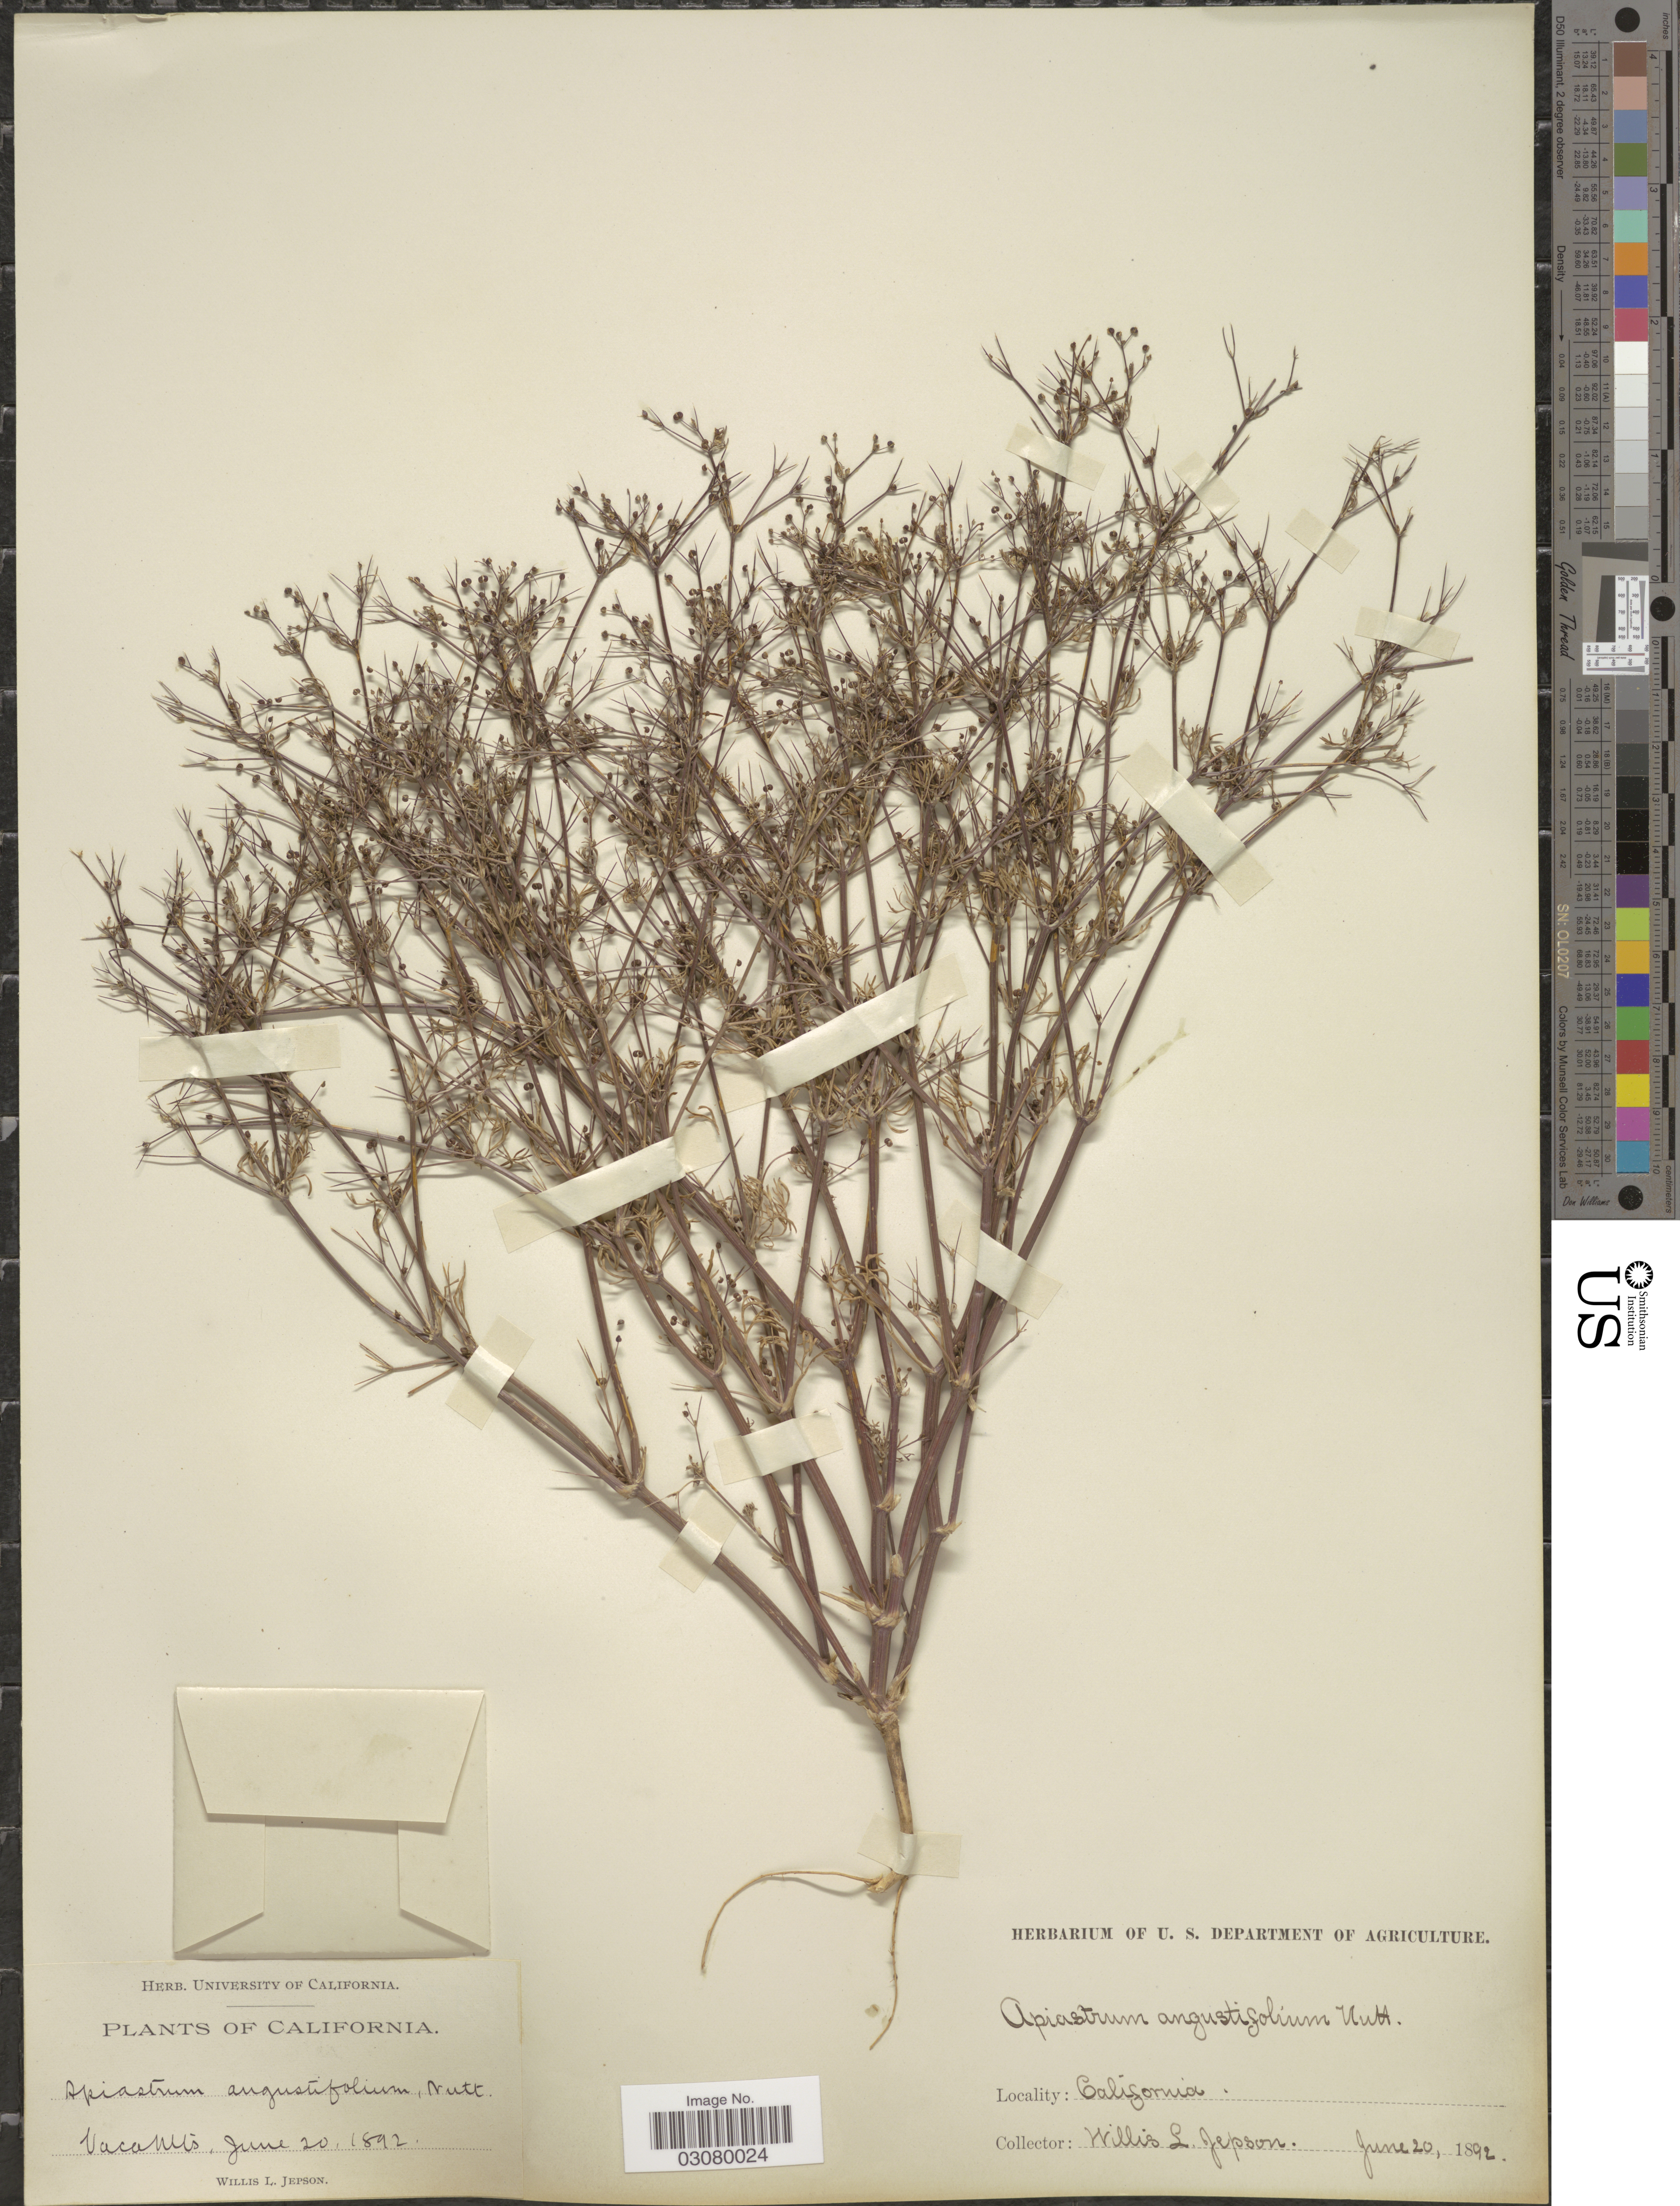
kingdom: Plantae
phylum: Tracheophyta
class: Magnoliopsida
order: Apiales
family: Apiaceae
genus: Apiastrum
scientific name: Apiastrum angustifolium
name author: Nutt.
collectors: W. L. Jepson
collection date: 1892-06-20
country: United States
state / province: California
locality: Vaca Mts.